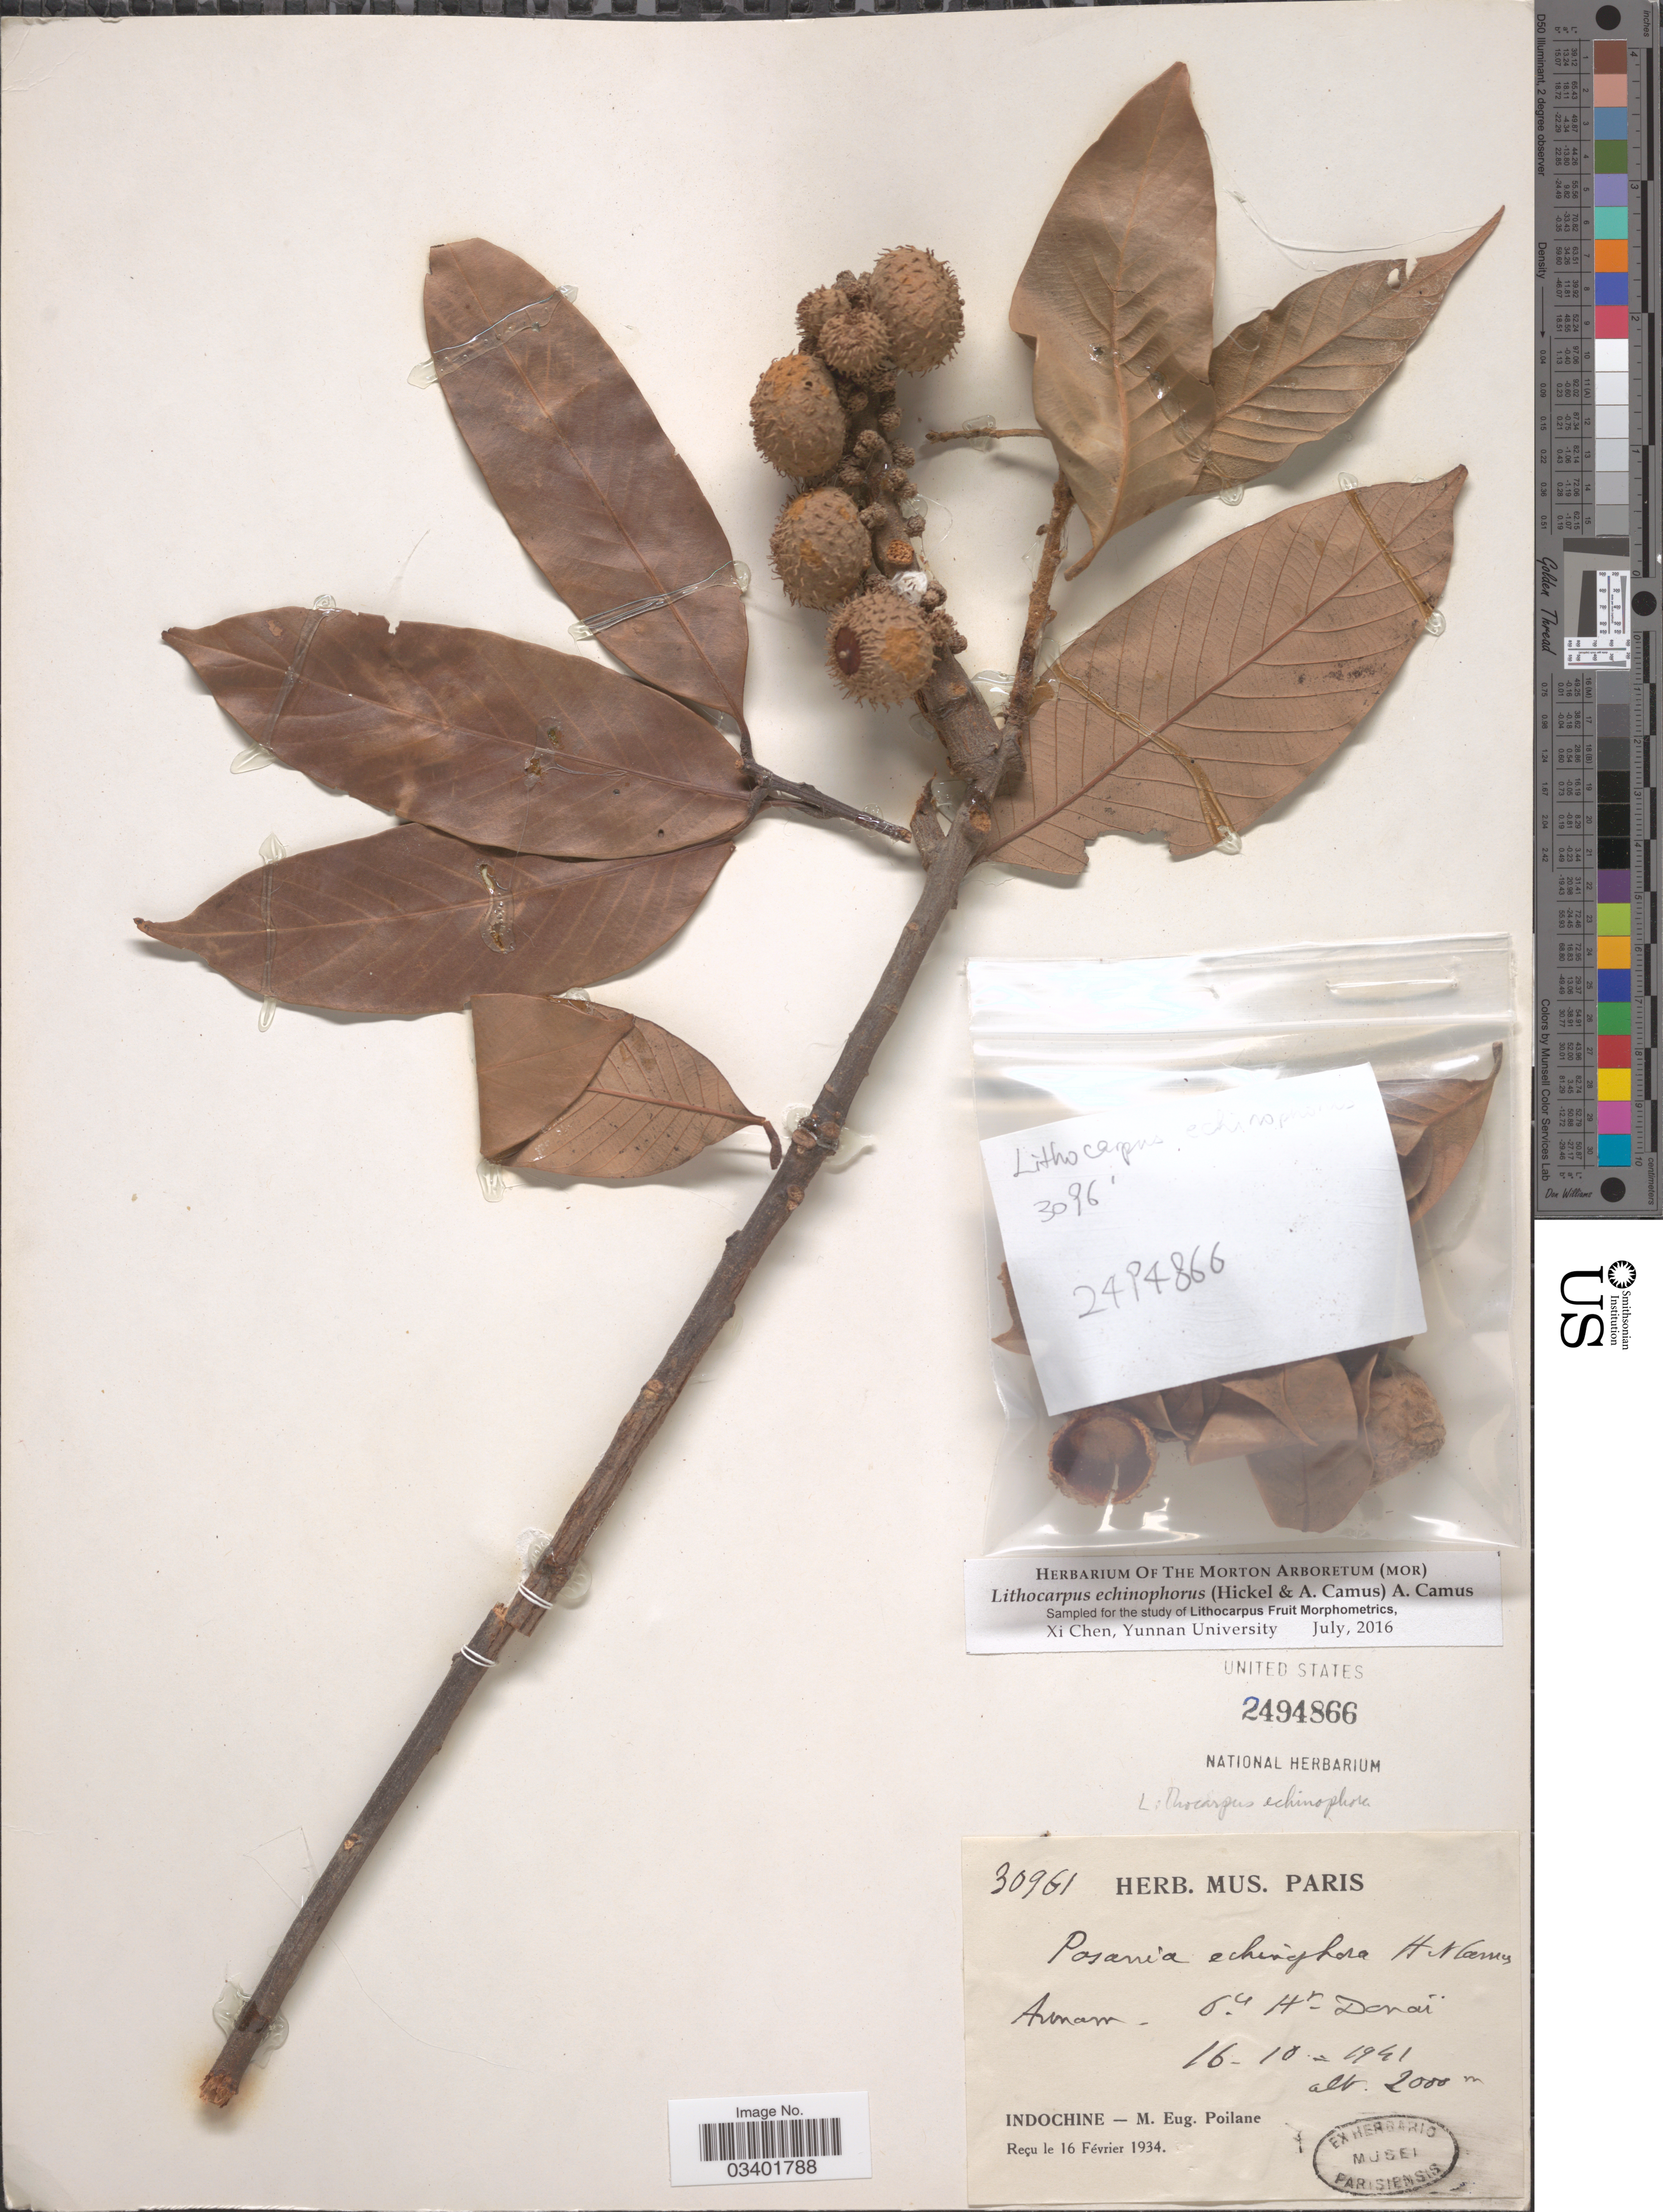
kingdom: Plantae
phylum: Tracheophyta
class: Magnoliopsida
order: Fagales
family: Fagaceae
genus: Lithocarpus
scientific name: Lithocarpus echinophorus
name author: (Hickel & A. Camus) A. Camus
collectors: M. Poilane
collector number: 30961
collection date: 1941-10-16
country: Vietnam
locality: Annam - Pte [interpreted] Ht Donaï. Indochine.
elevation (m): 2000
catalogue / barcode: US 1494866